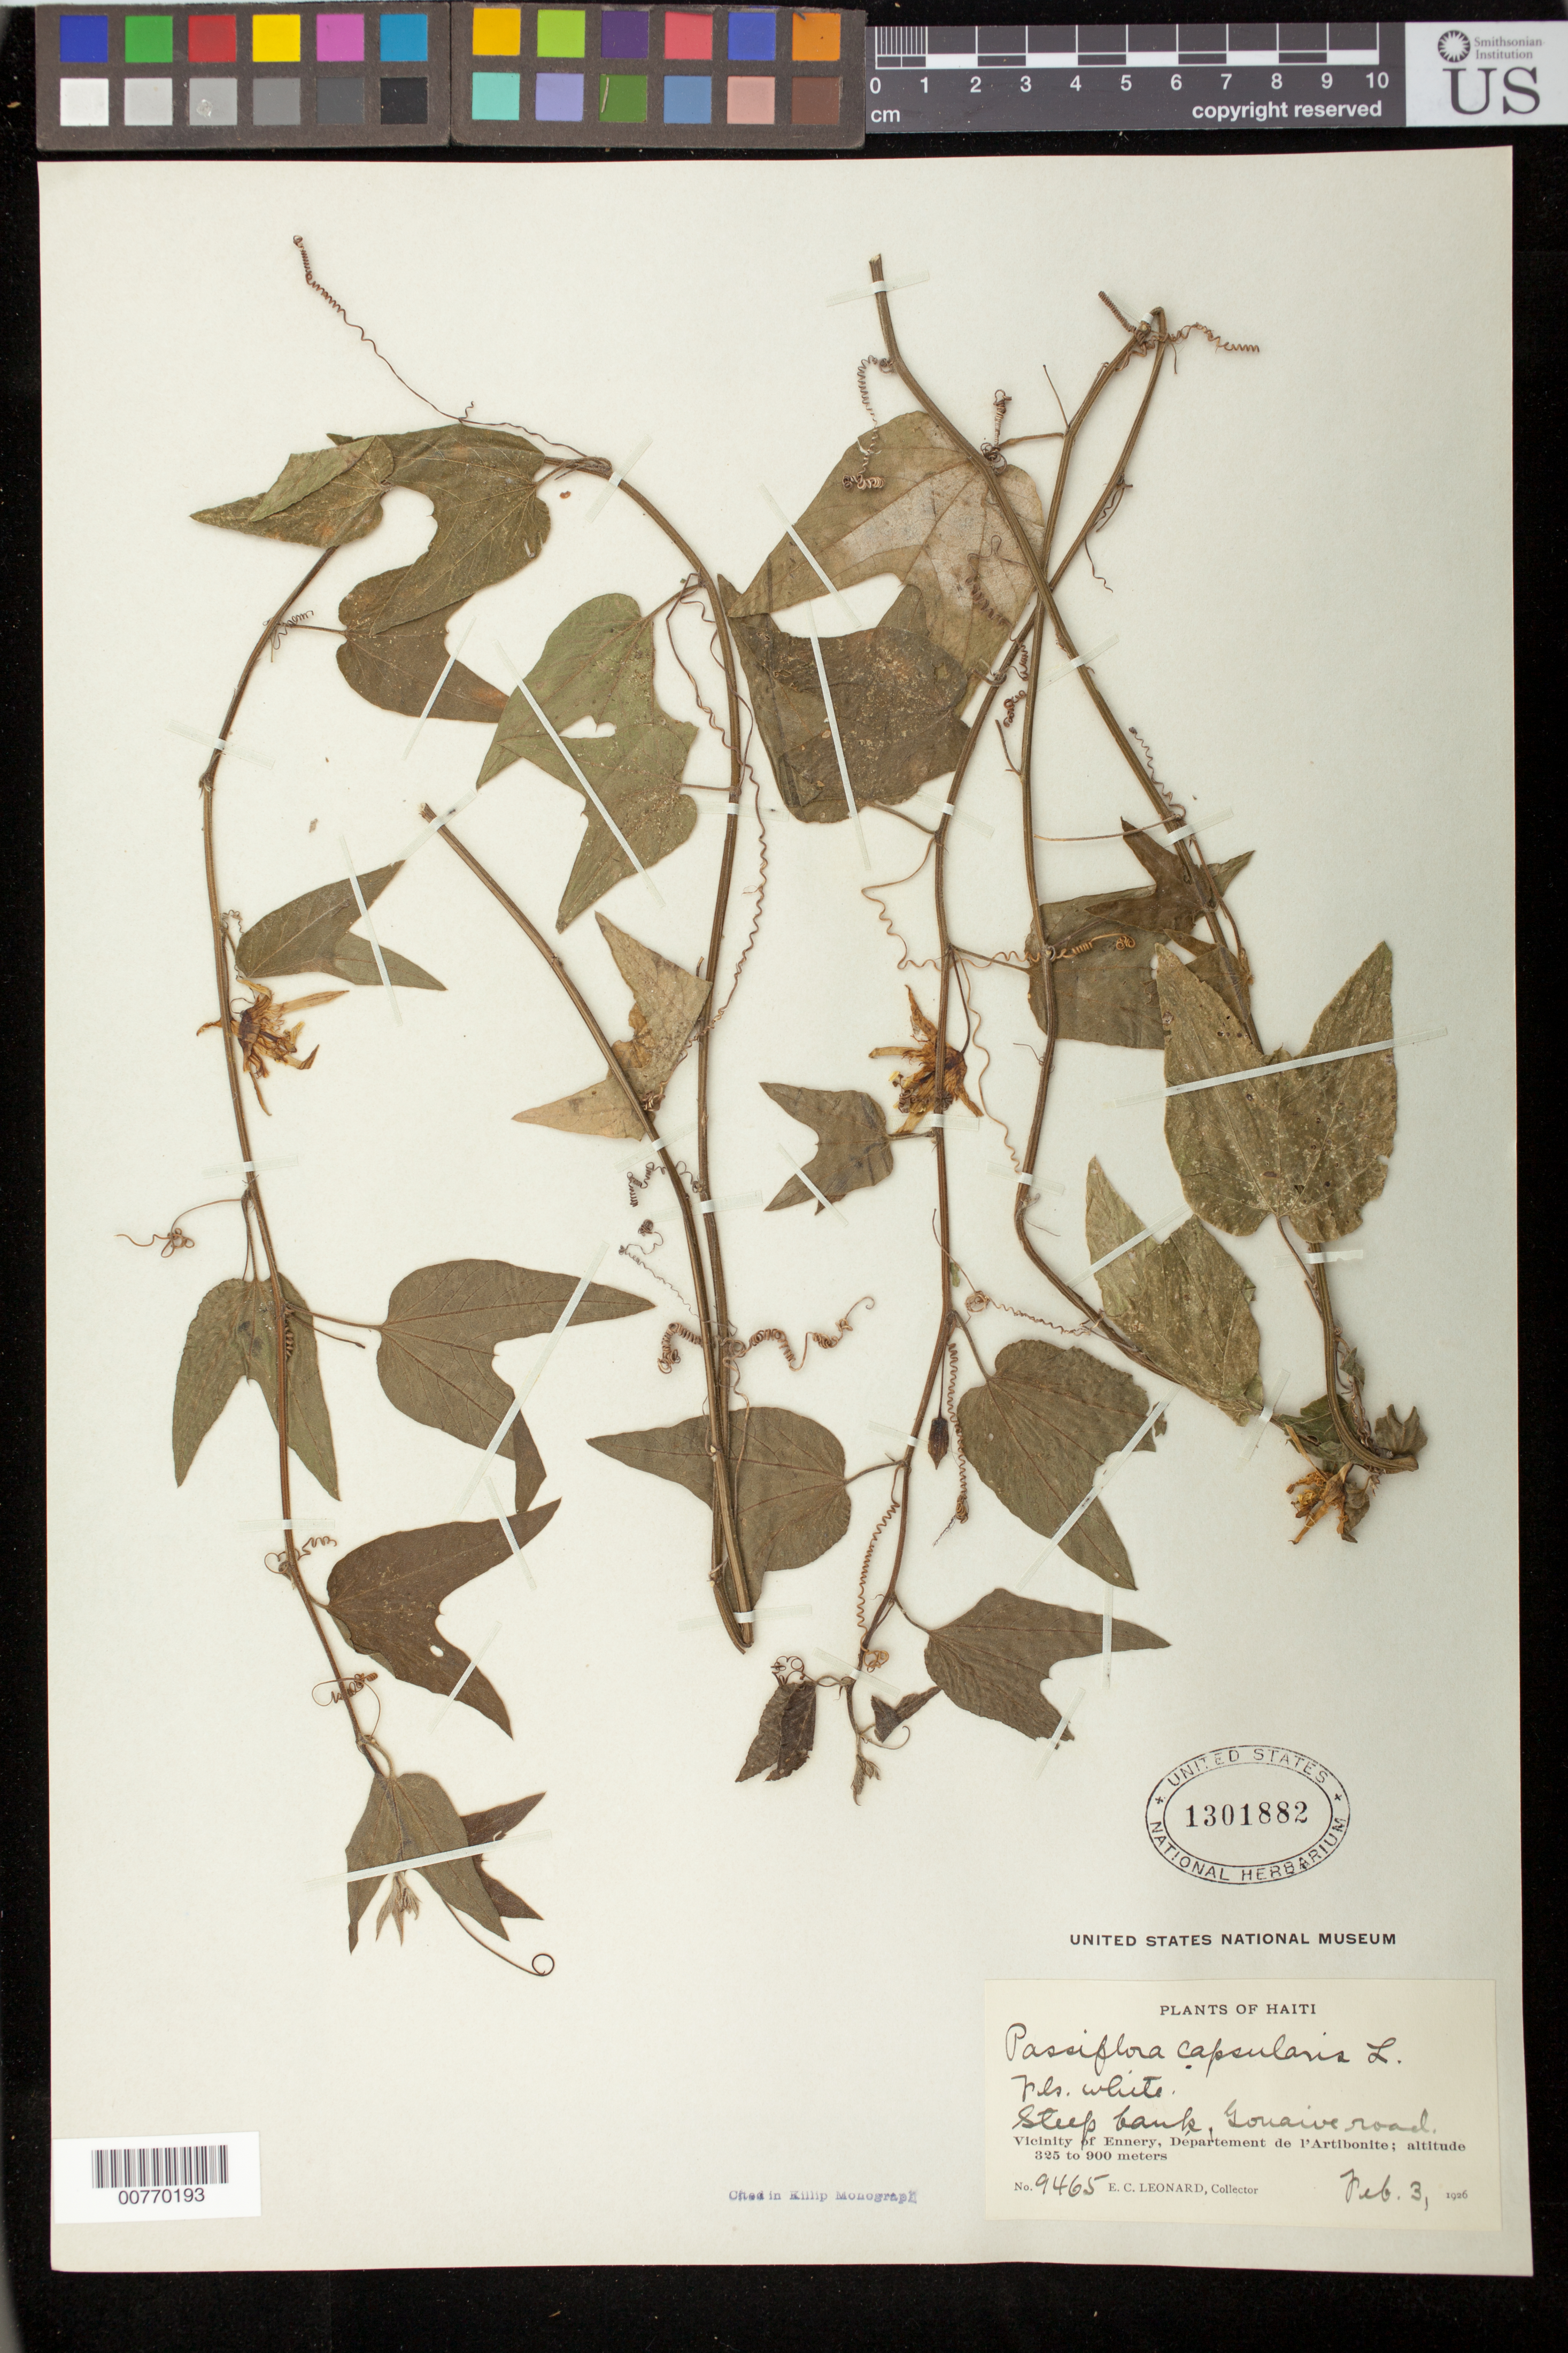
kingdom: Plantae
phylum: Tracheophyta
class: Magnoliopsida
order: Malpighiales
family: Passifloraceae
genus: Passiflora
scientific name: Passiflora capsularis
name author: L.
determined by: Killip, Ellsworth P.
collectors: E. C. Leonard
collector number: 9465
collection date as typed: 03 Feb 1926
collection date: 1926-02-03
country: Haiti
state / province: Artibonite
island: Hispaniola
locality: Vicinity of Ennery, Gonaive road.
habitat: Steep bank.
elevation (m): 325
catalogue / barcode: US 1301882